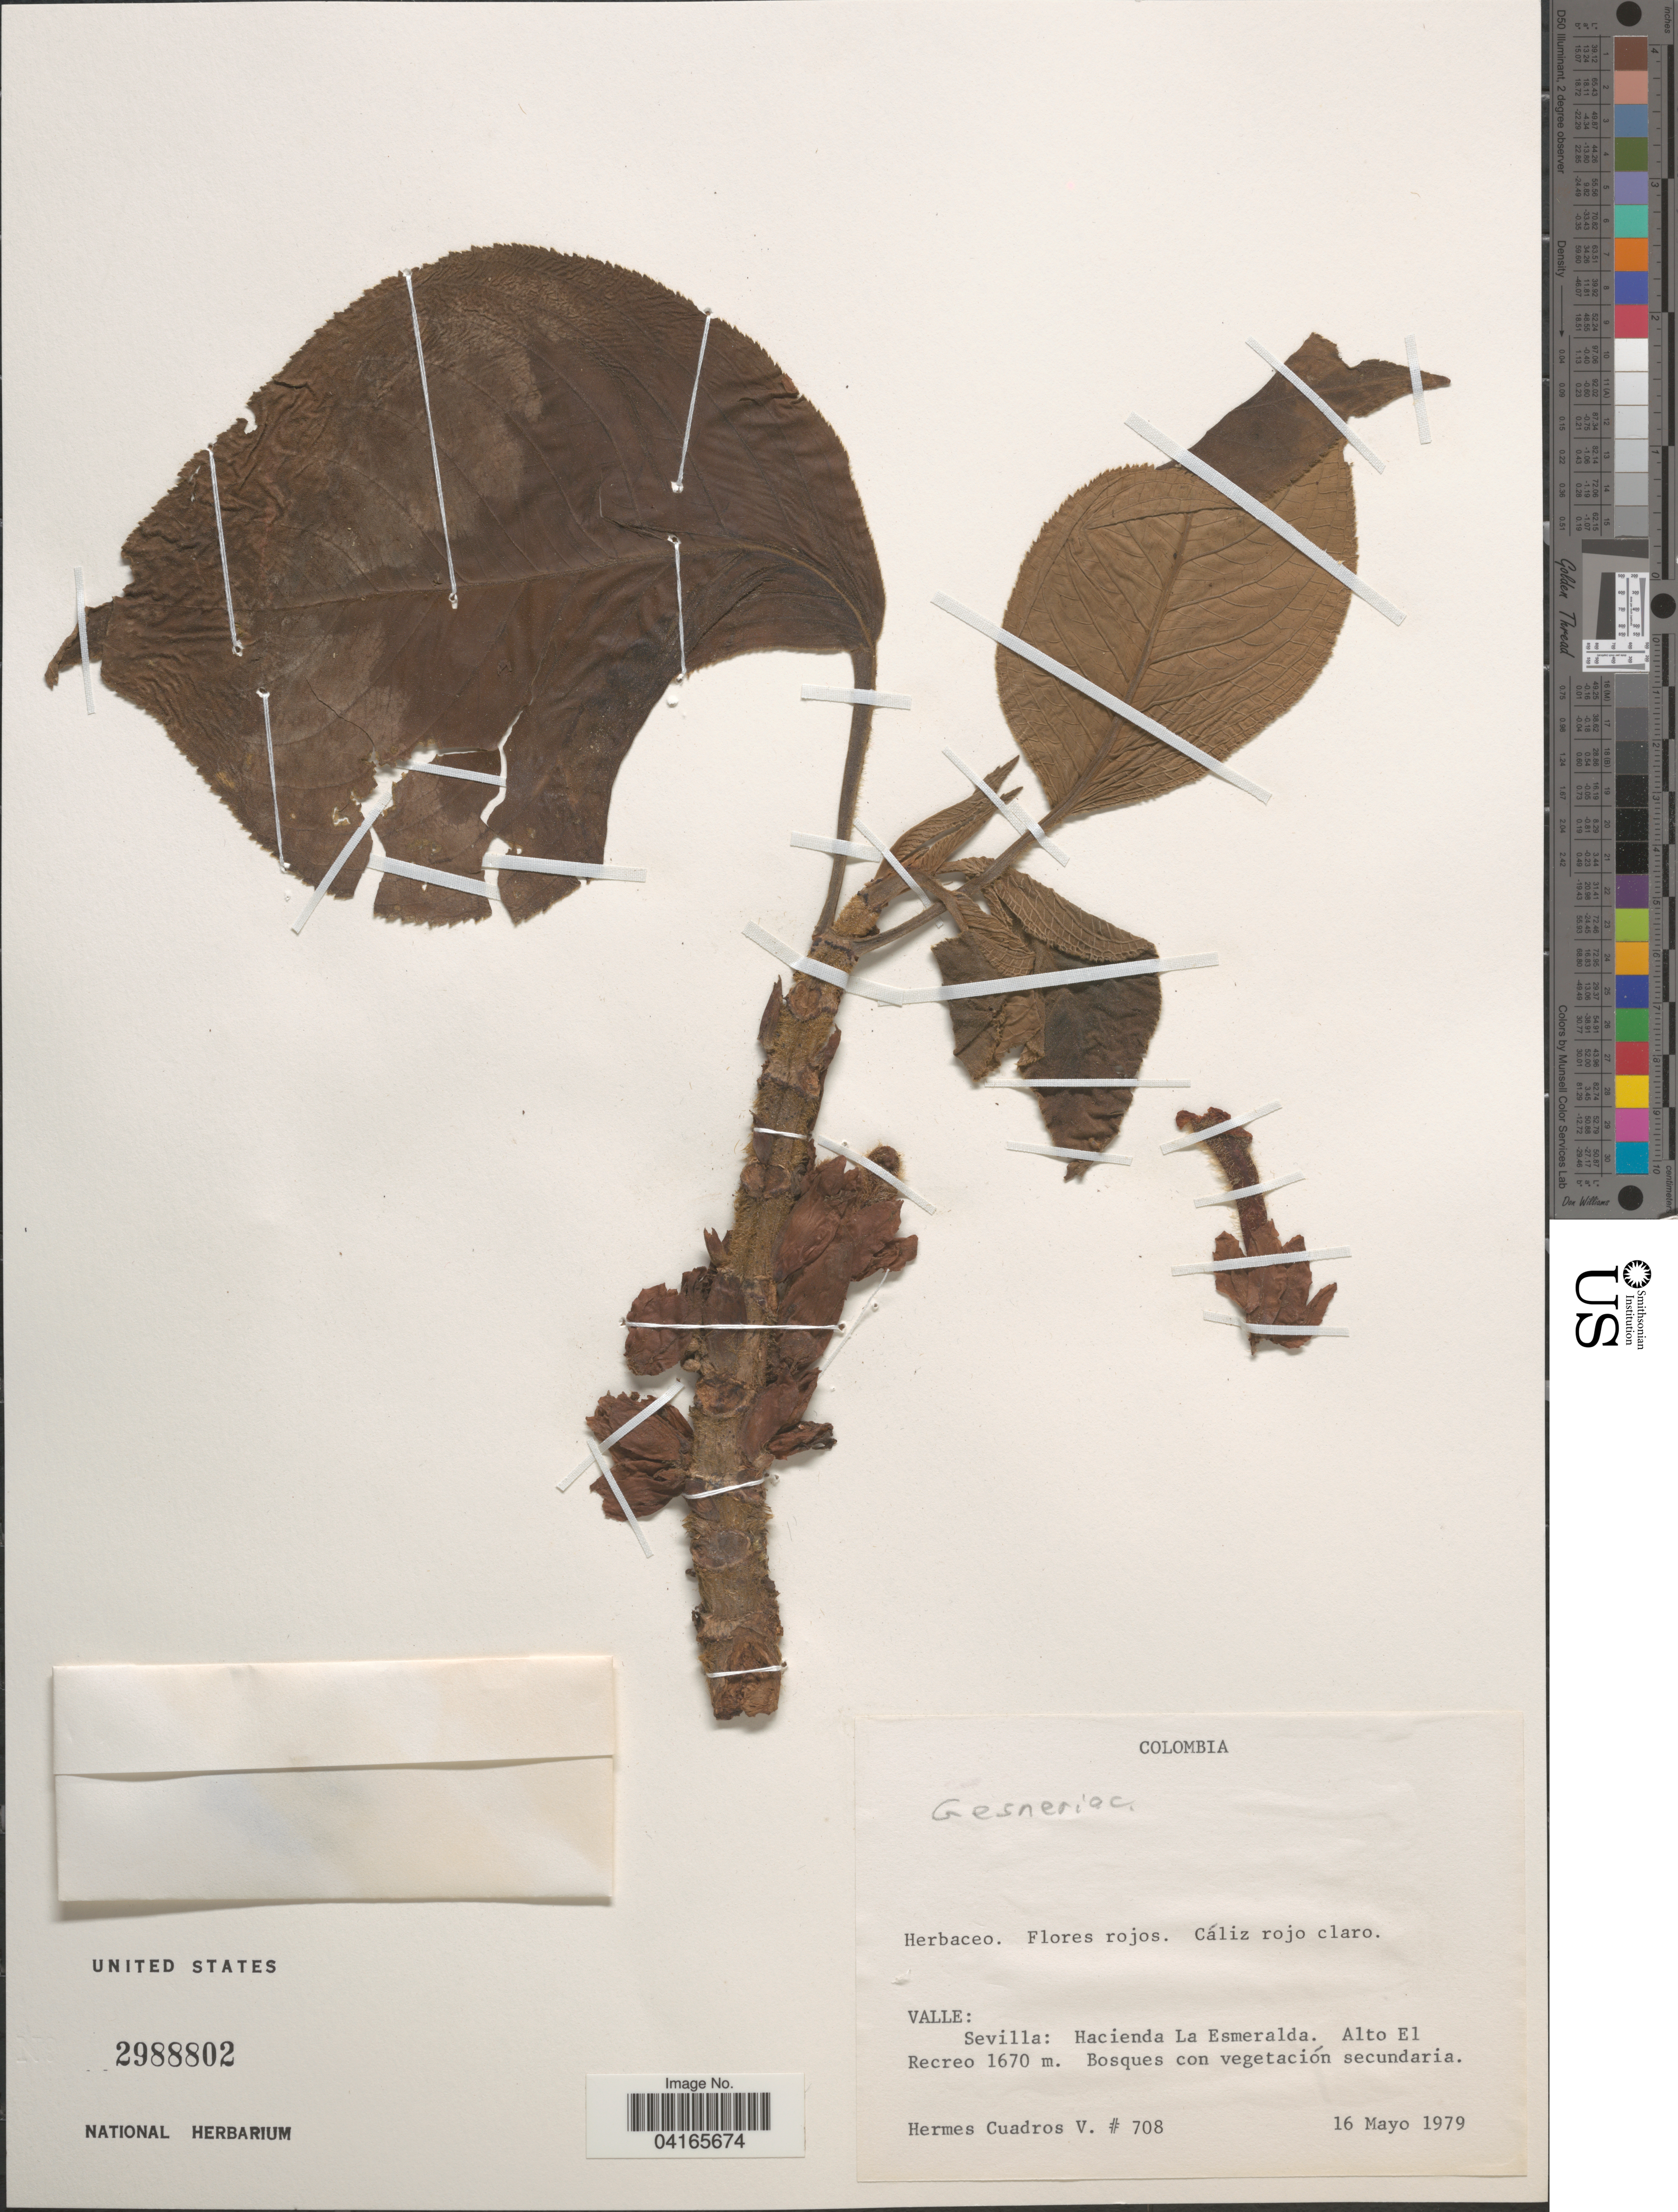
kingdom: Plantae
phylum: Tracheophyta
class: Magnoliopsida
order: Lamiales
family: Gesneriaceae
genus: Glossoloma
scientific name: Glossoloma sp.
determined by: Skog, Laurence E.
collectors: H. Cuadros V.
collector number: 708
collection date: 1979-05-16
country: Colombia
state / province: Valle del Cauca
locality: Valle: Sevilla: Hacienda La Esmeralda. Alto El Recreo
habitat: Bosques con vegetacion secundaria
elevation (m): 1670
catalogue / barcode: US 2988802